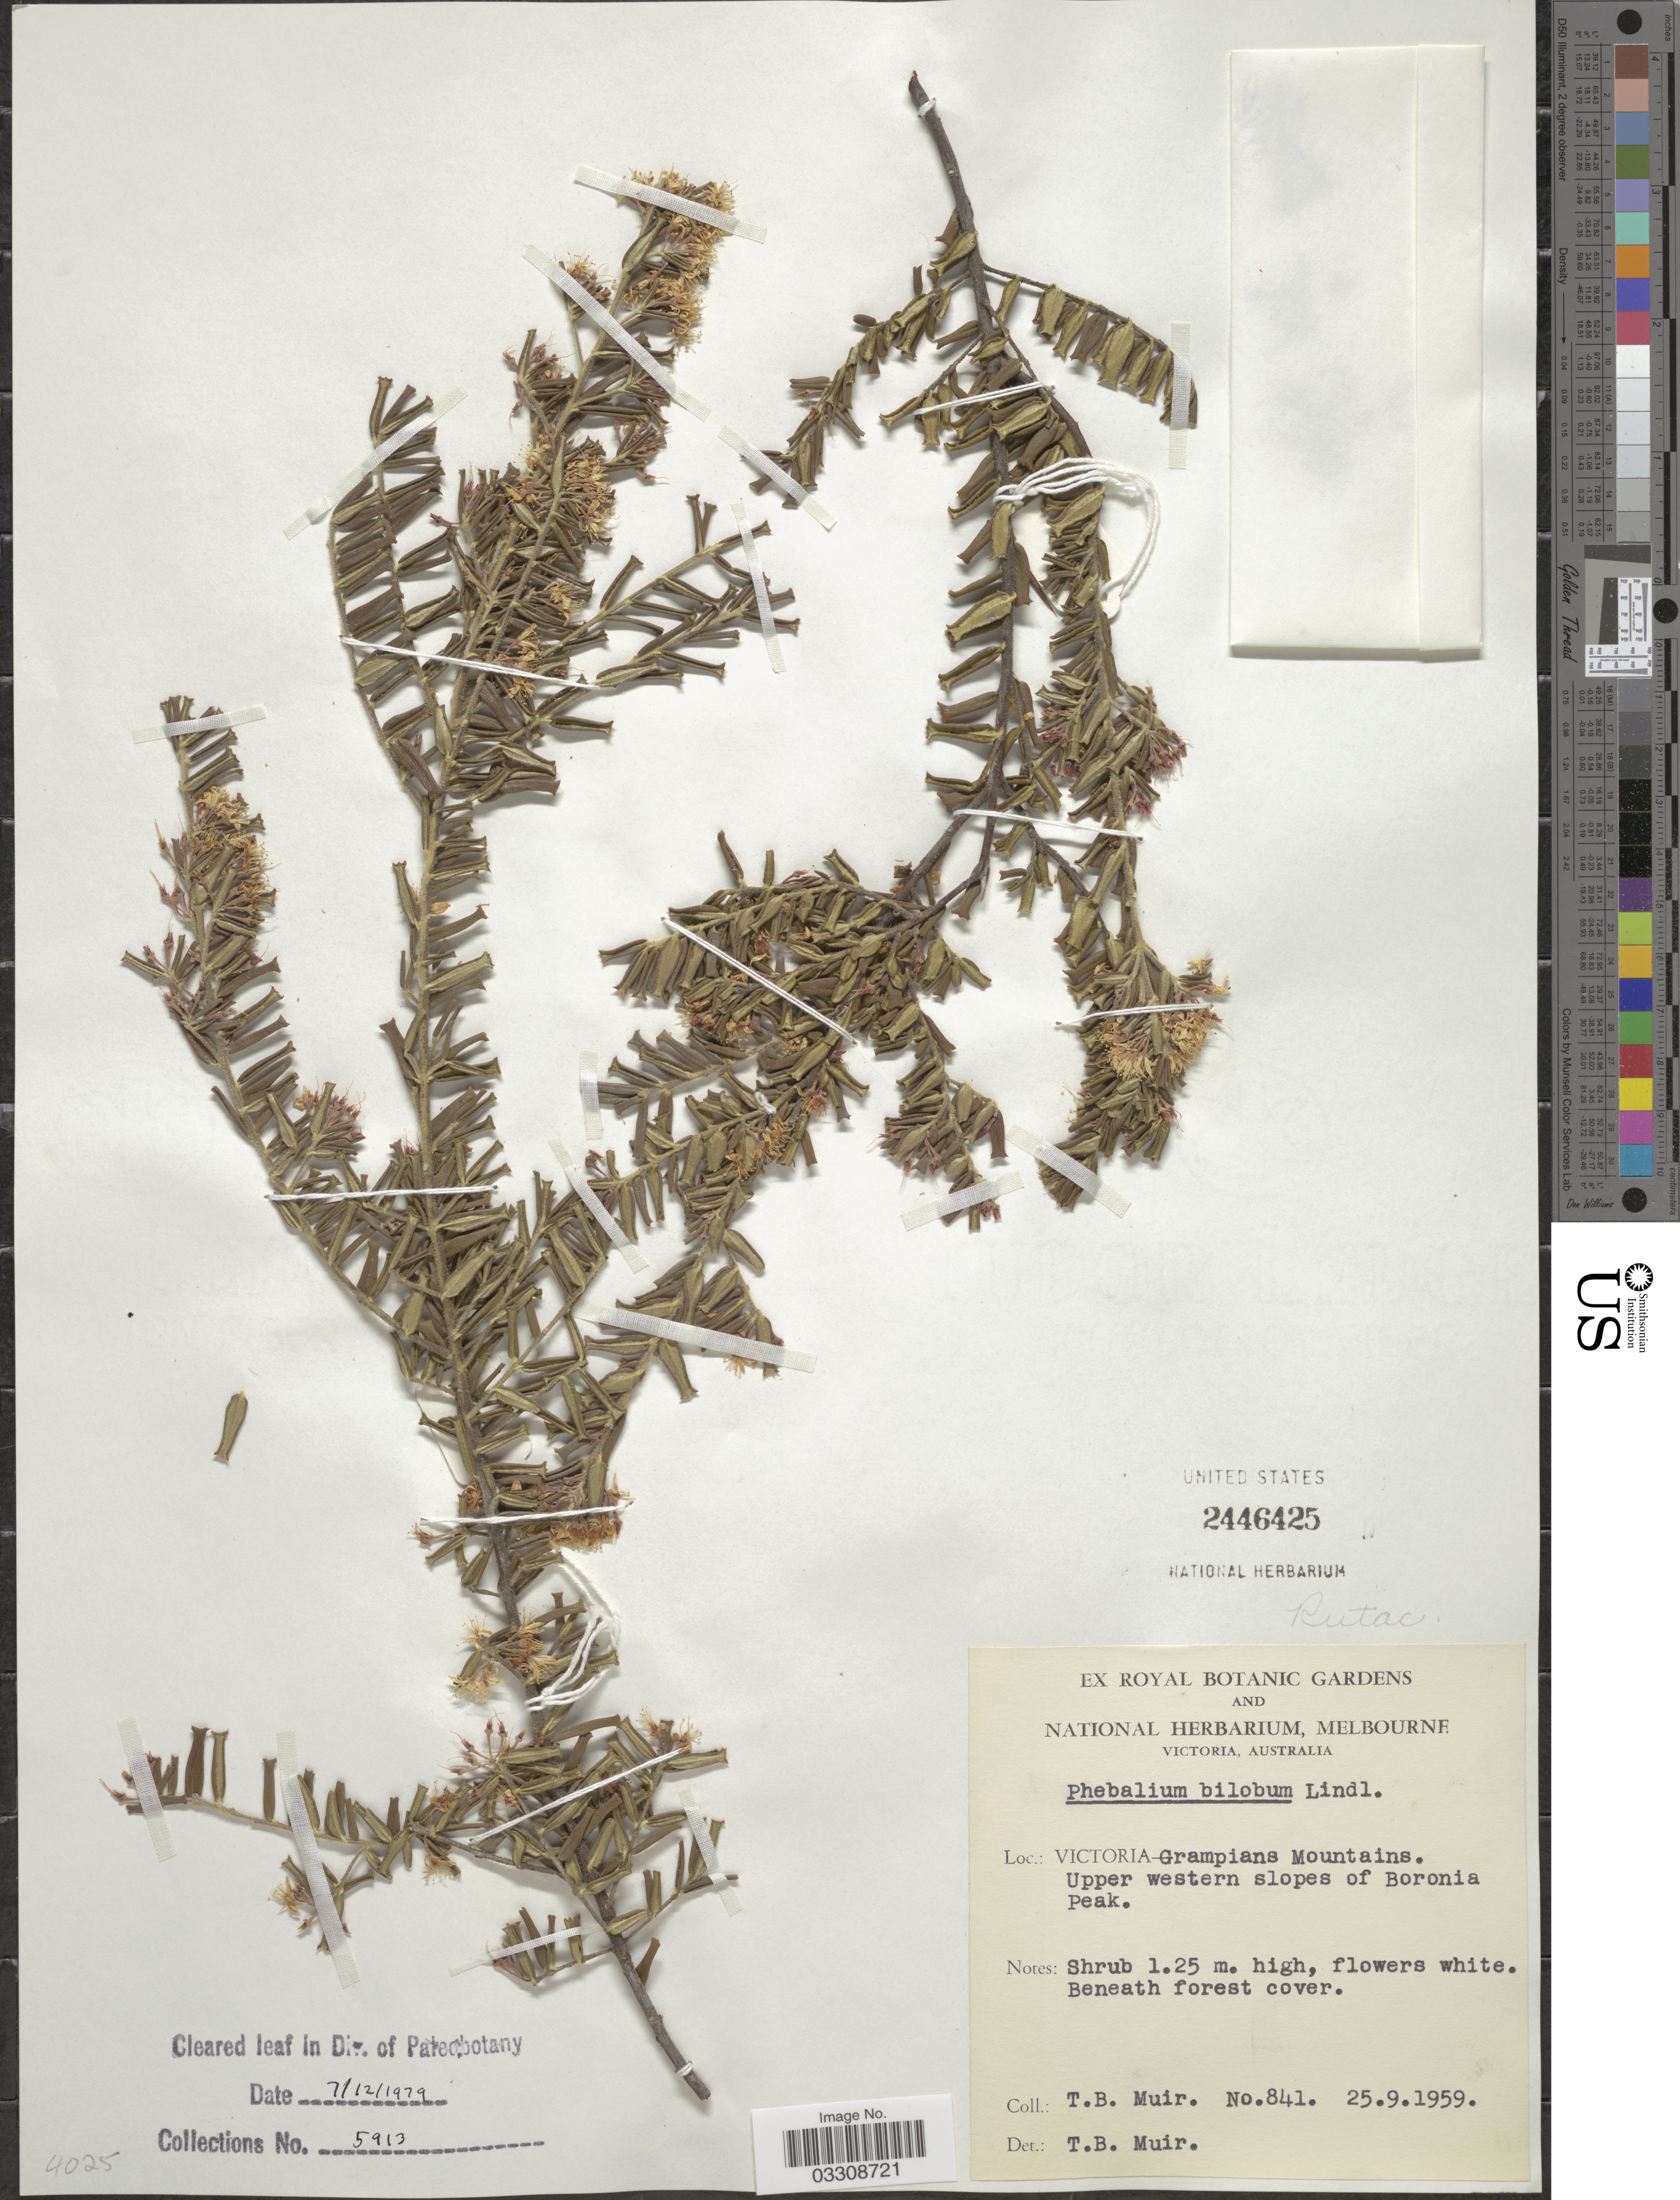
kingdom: Plantae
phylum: Tracheophyta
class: Magnoliopsida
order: Sapindales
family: Rutaceae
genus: Leionema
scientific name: Leionema bilobum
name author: (Lindl.) Paul G. Wilson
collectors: T. Muir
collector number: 841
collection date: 1959-09-25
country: Australia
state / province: Victoria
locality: Victoria - Grampians Mountains. Upper western slopes of Boronia Peak.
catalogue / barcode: US 2446425